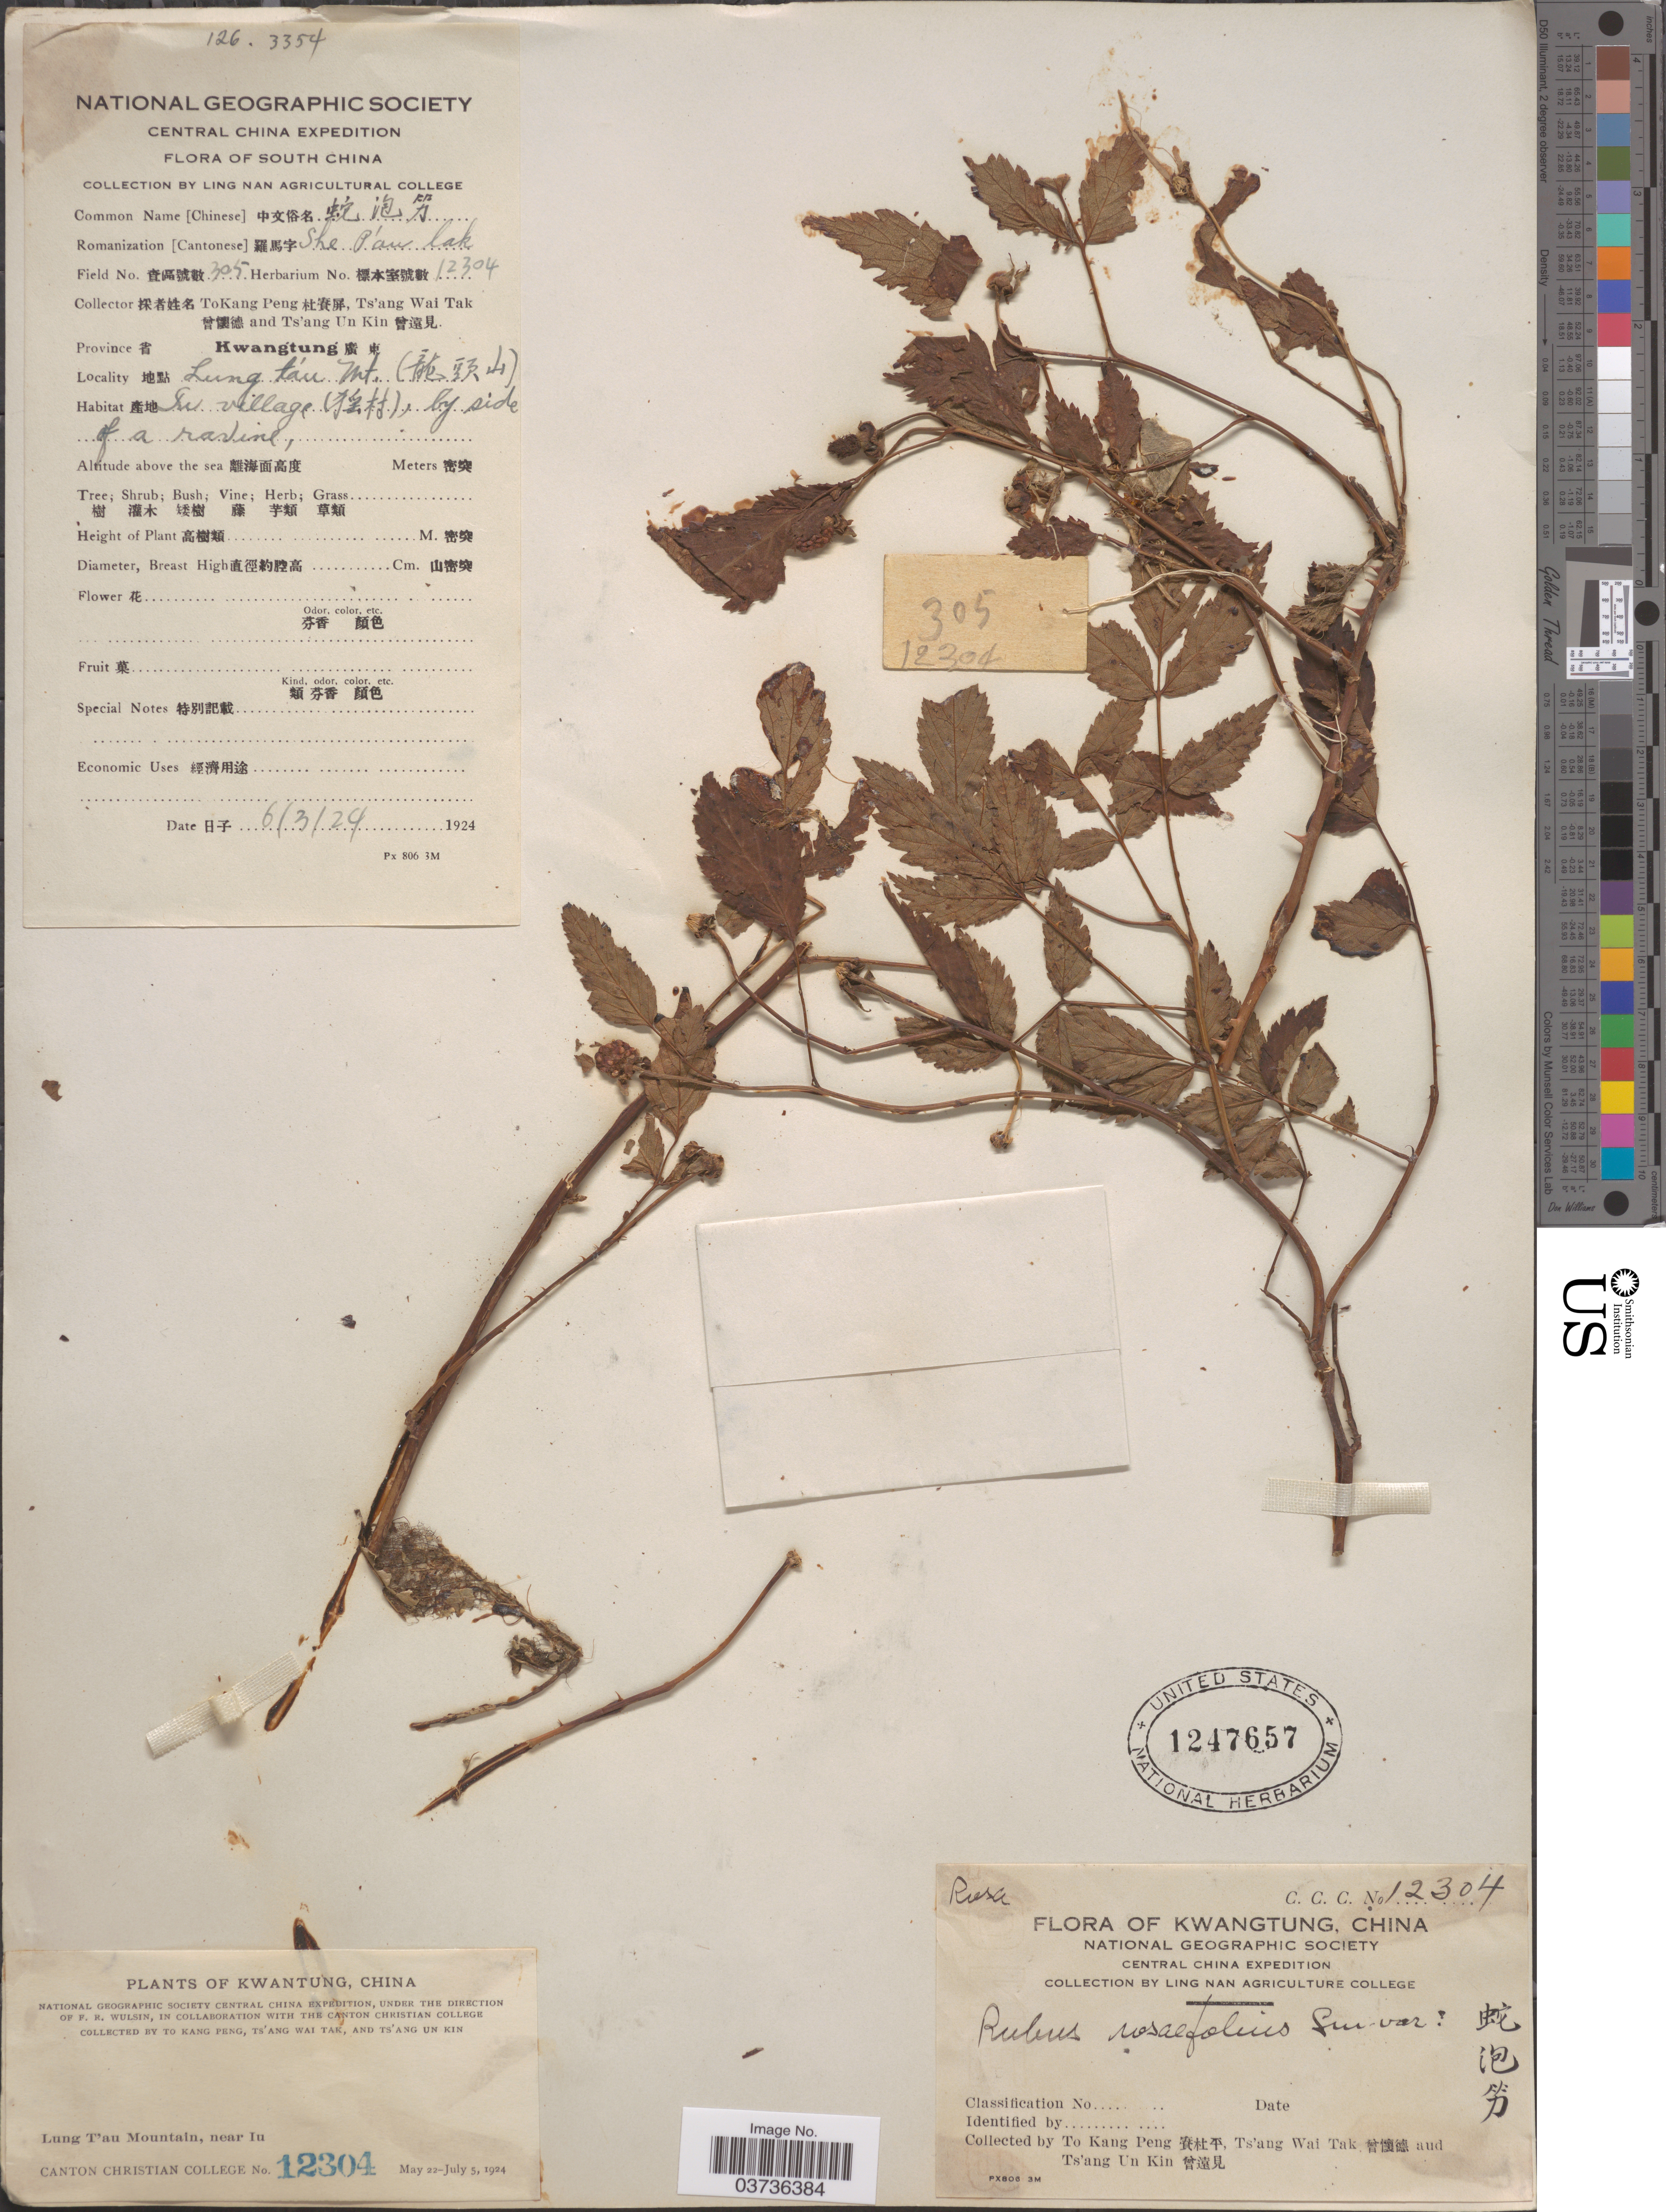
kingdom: Plantae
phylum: Tracheophyta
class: Magnoliopsida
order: Rosales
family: Rosaceae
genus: Rubus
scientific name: Rubus rosaefolius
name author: Sm.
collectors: T. K. Peng, W. T. Tsang & Ts' Ang Un Kin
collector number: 12304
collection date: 1924-03-06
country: China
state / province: Guangdong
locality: Kwantung. Lung T'au Mountain, near Iu. South China. Kwangtung. Lung táu Mt. (X) Tsu [interpreted] village (X), by side of a ravine.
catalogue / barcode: US 1247657